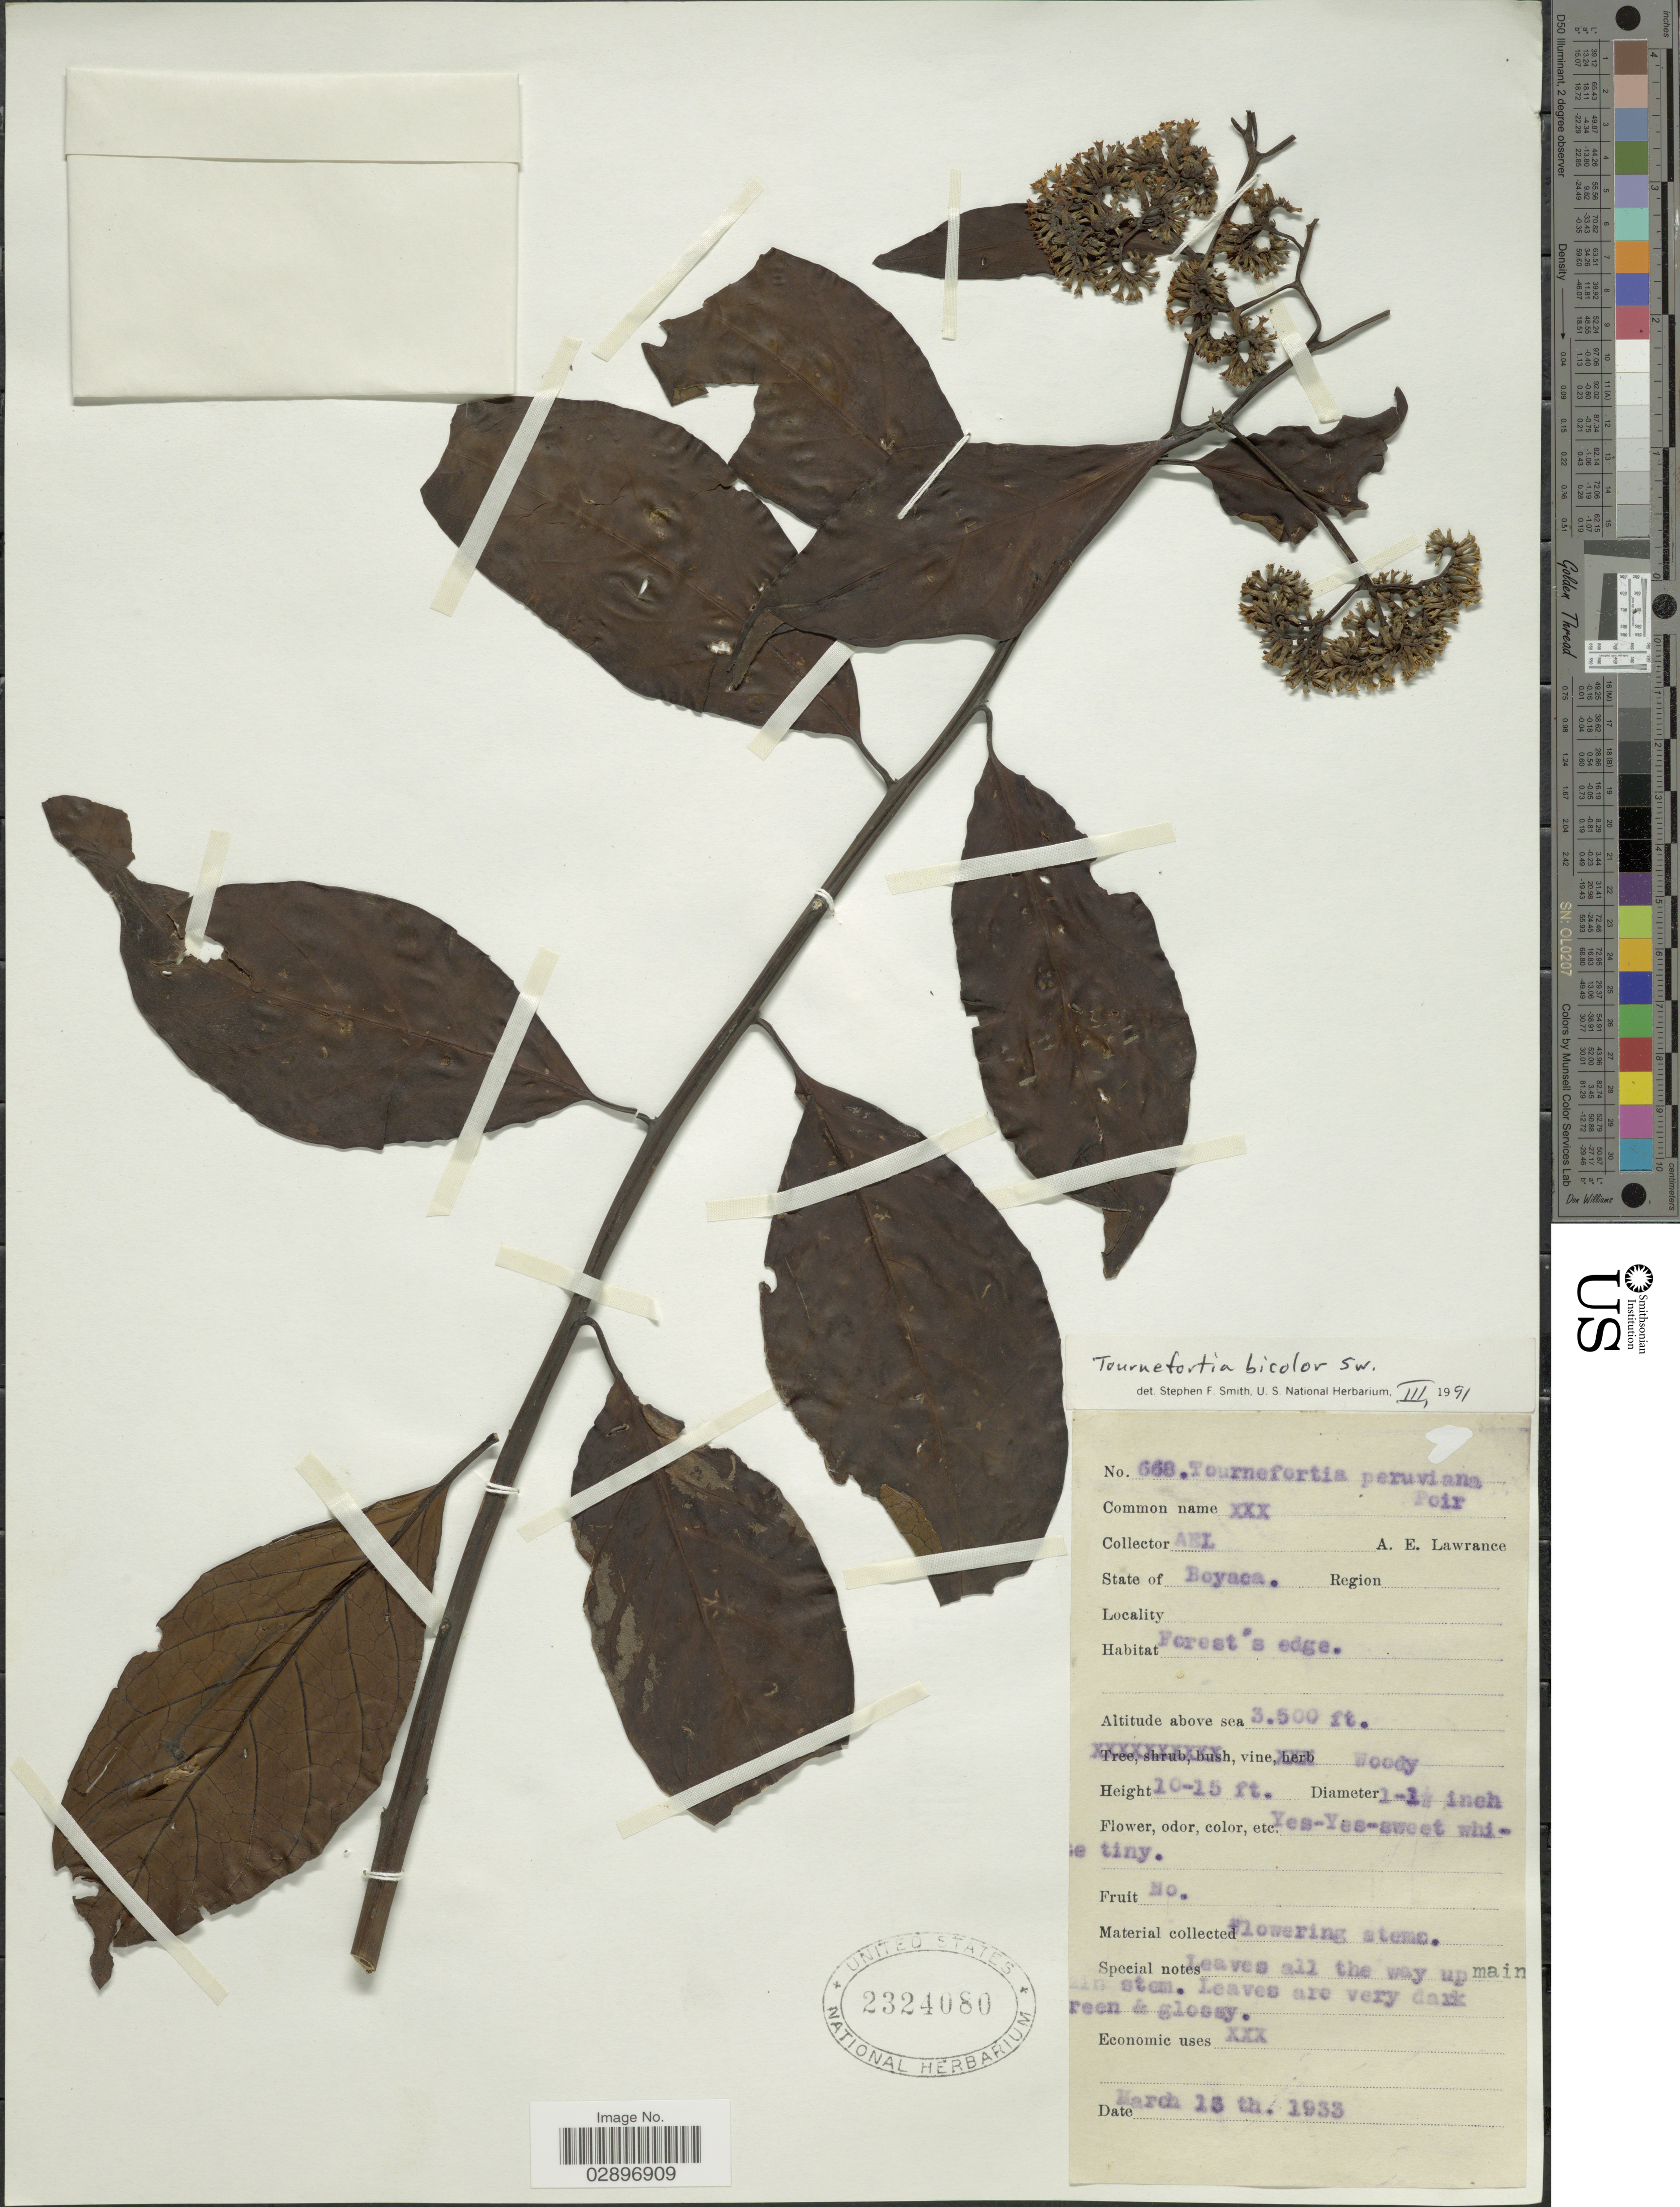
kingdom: Plantae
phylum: Tracheophyta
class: Magnoliopsida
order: Boraginales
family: Heliotropiaceae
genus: Tournefortia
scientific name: Tournefortia bicolor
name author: Sw.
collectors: A. Lawrence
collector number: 668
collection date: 1933-03-13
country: Colombia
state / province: Boyacá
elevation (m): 1067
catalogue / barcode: US 2324080